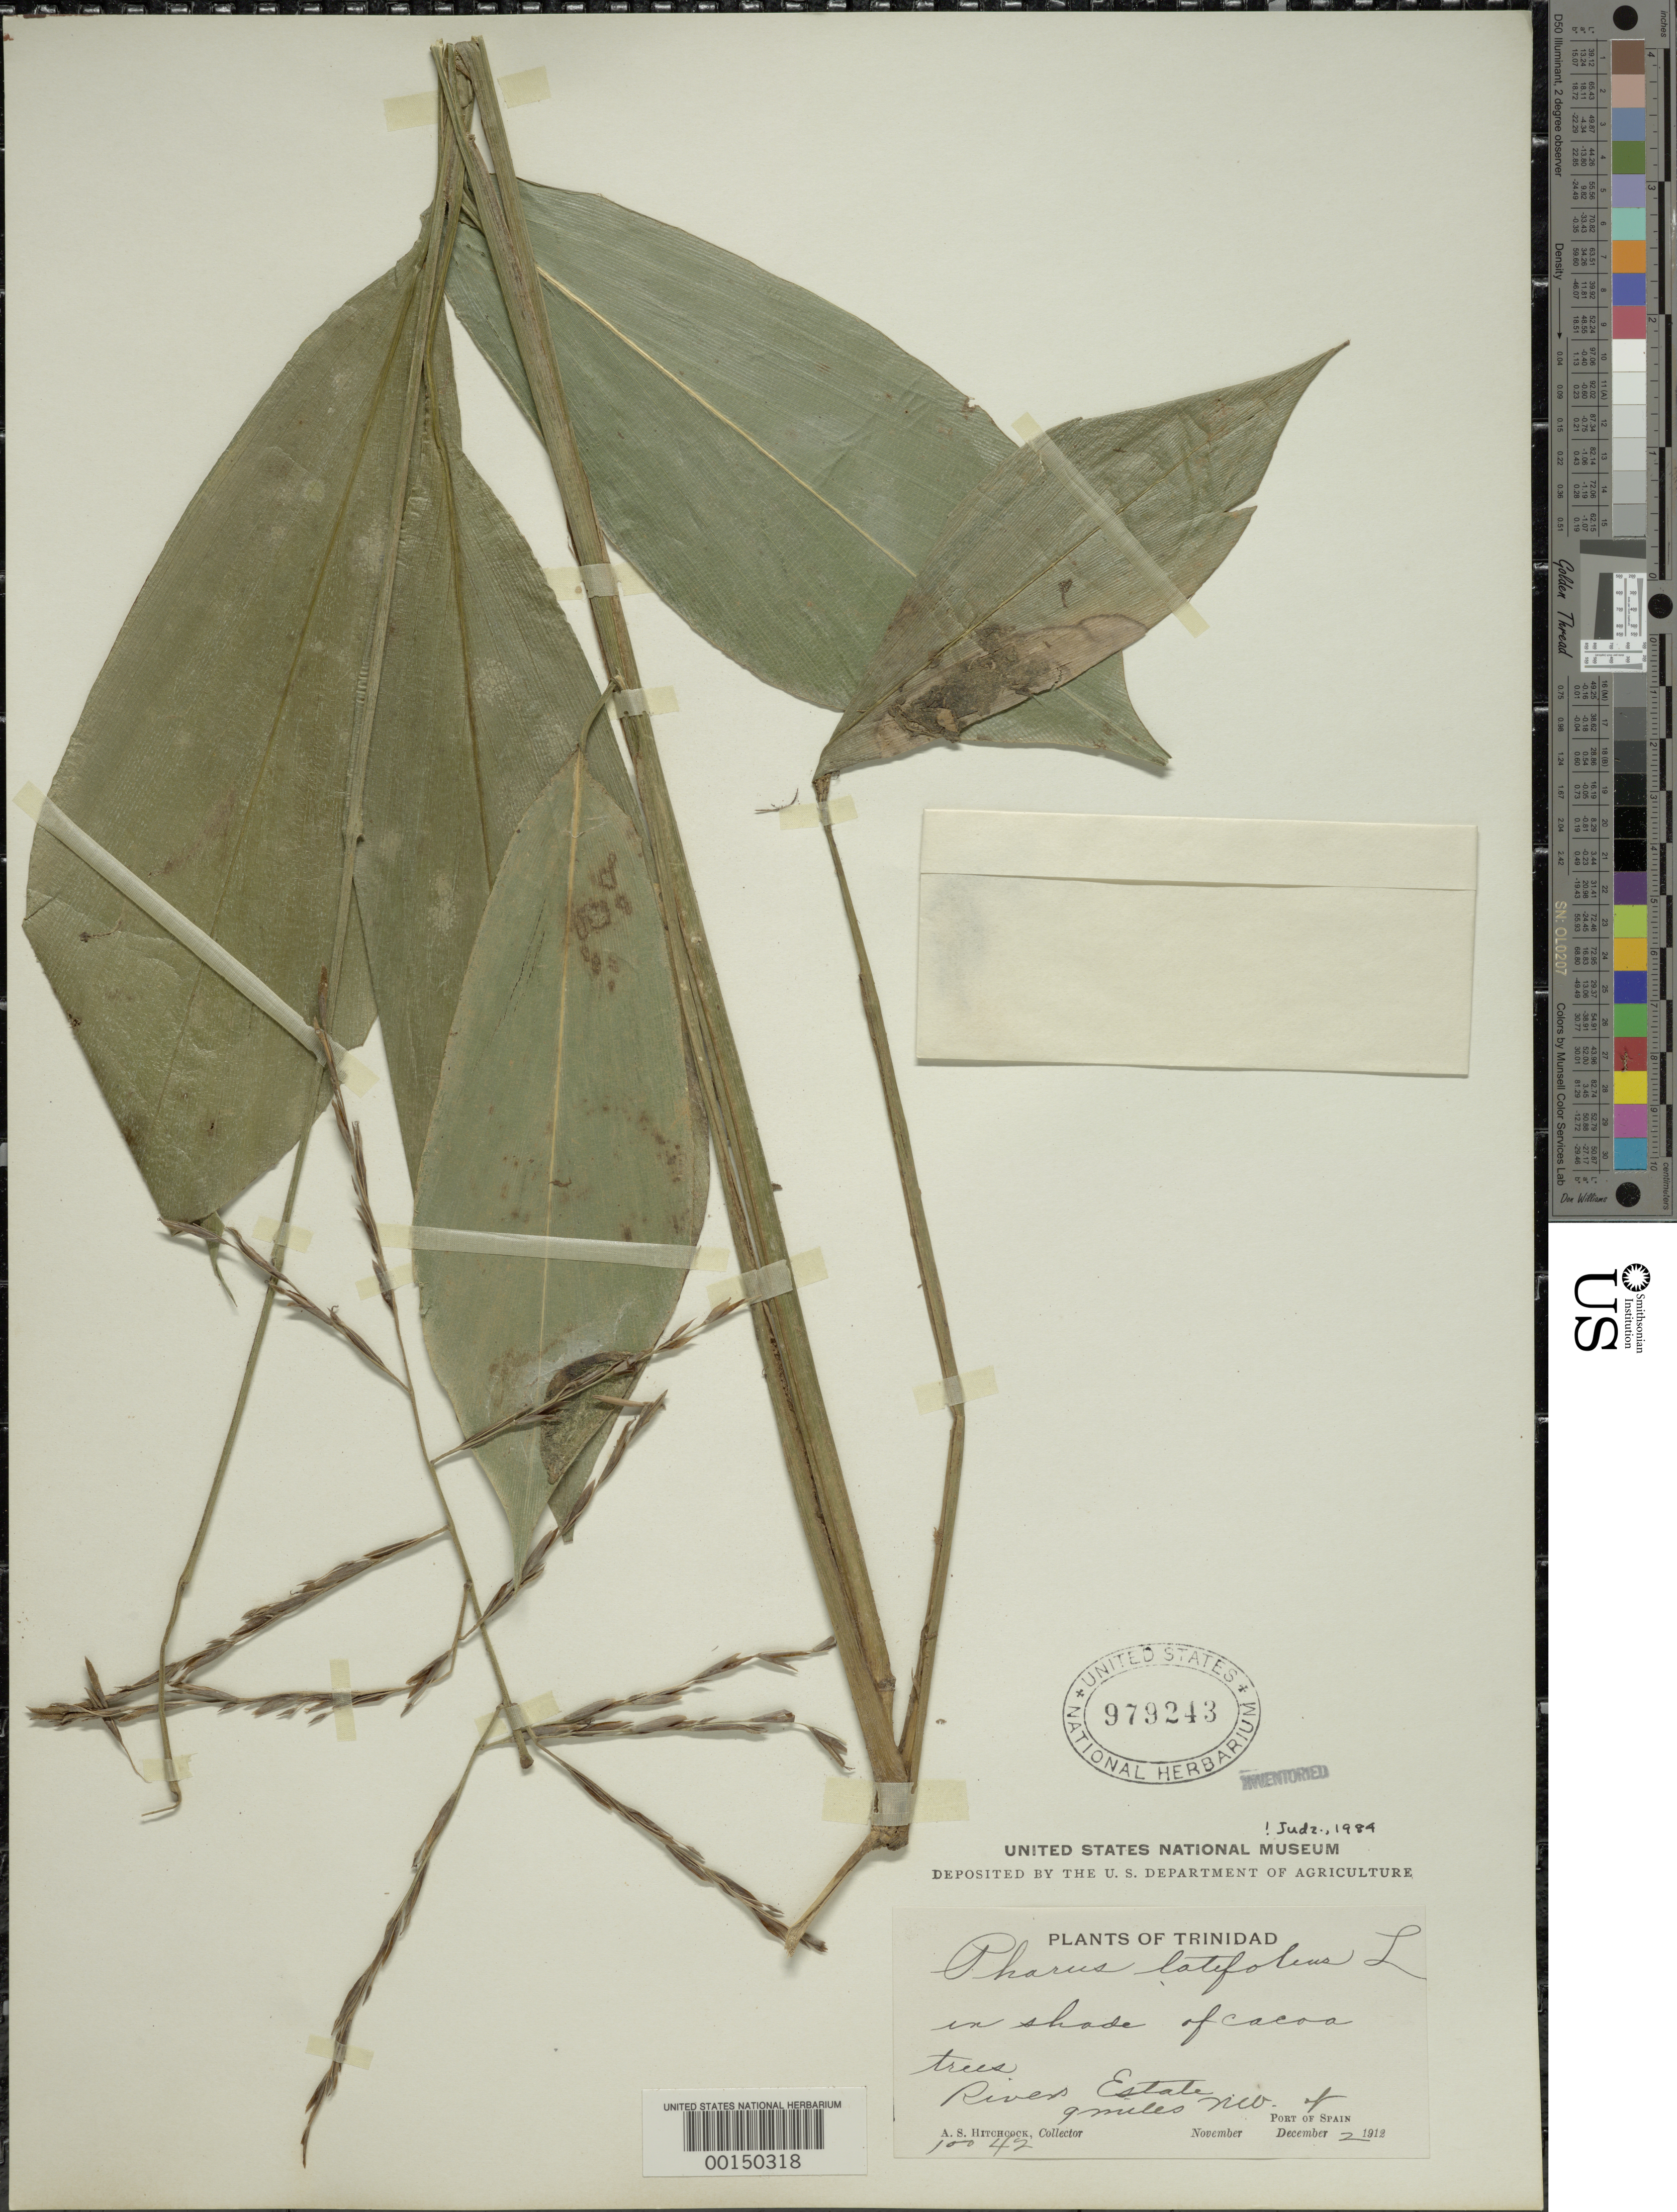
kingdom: Plantae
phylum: Tracheophyta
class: Liliopsida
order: Poales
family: Poaceae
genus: Pharus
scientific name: Pharus latifolius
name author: L.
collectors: A. S. Hitchcock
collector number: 10042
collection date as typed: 02 Dec 1912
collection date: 1912-12-02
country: Trinidad and Tobago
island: Trinidad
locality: Port of spain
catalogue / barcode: US 979243